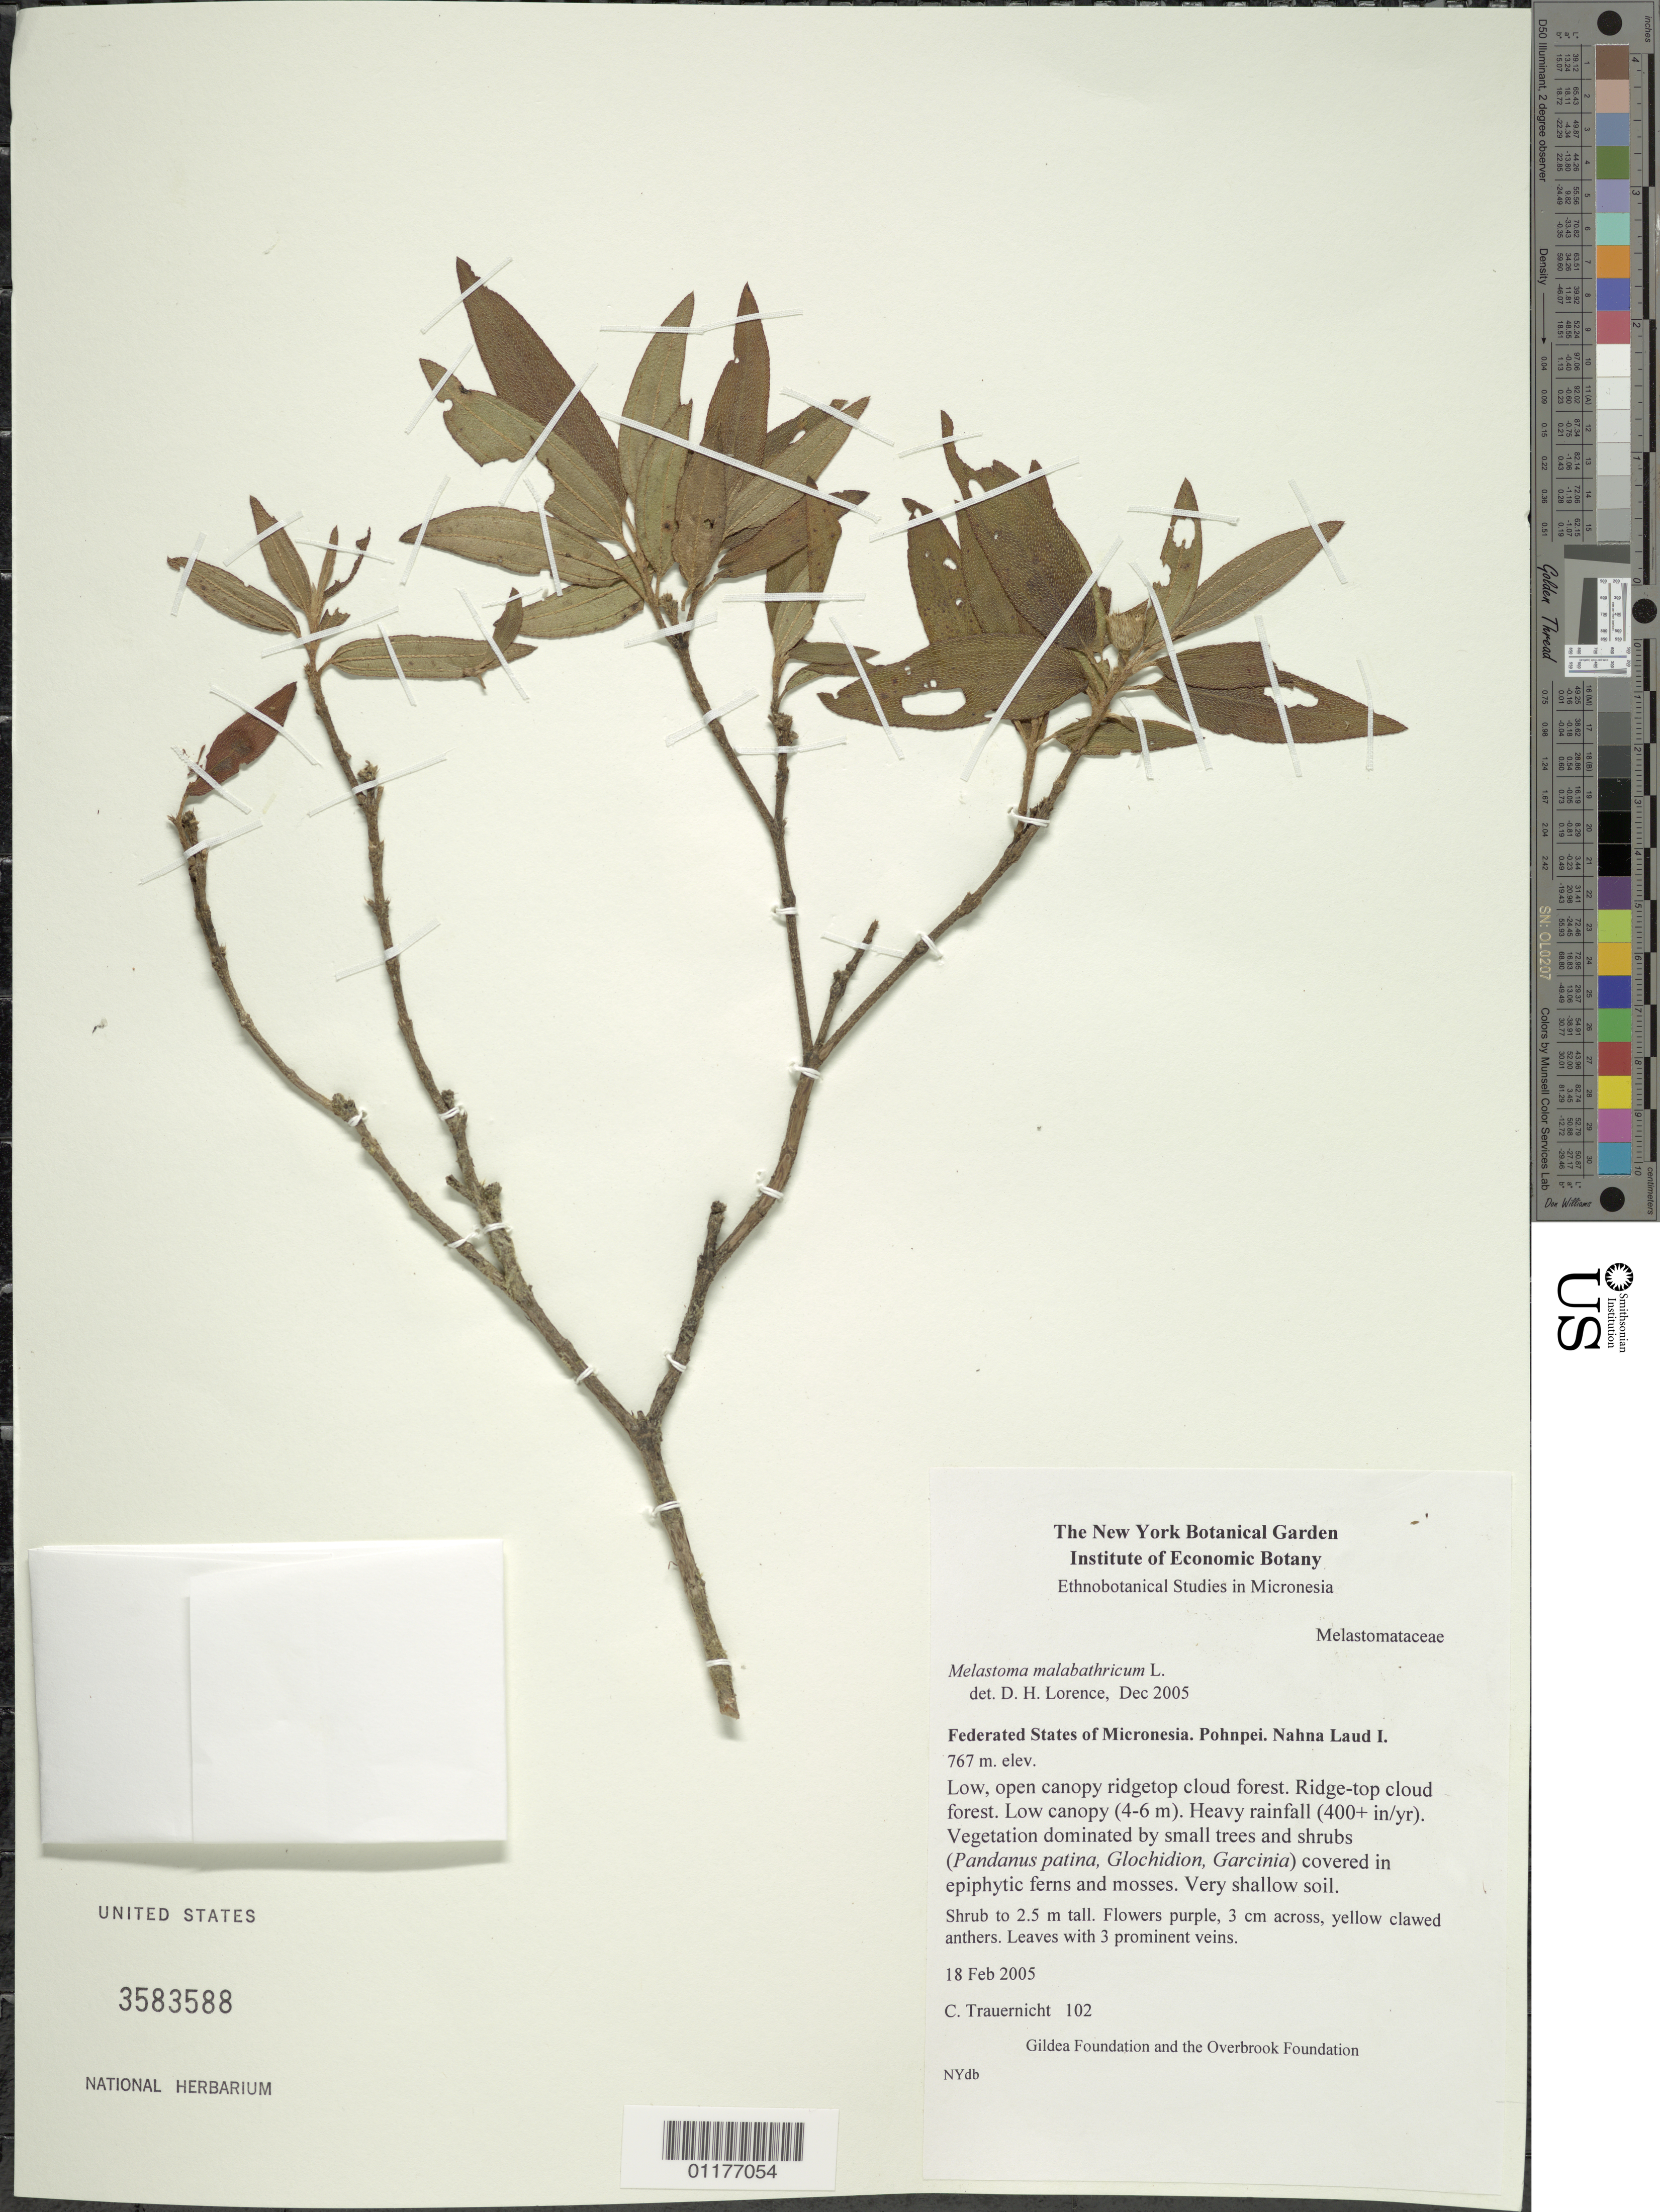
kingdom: Plantae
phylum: Tracheophyta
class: Magnoliopsida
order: Myrtales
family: Melastomataceae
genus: Melastoma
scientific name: Melastoma malabathricum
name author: L.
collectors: C. Trauernicht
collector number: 102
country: Micronesia, Federated States of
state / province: Pohnpei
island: Nahna Laud I.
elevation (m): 767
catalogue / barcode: US 3583588